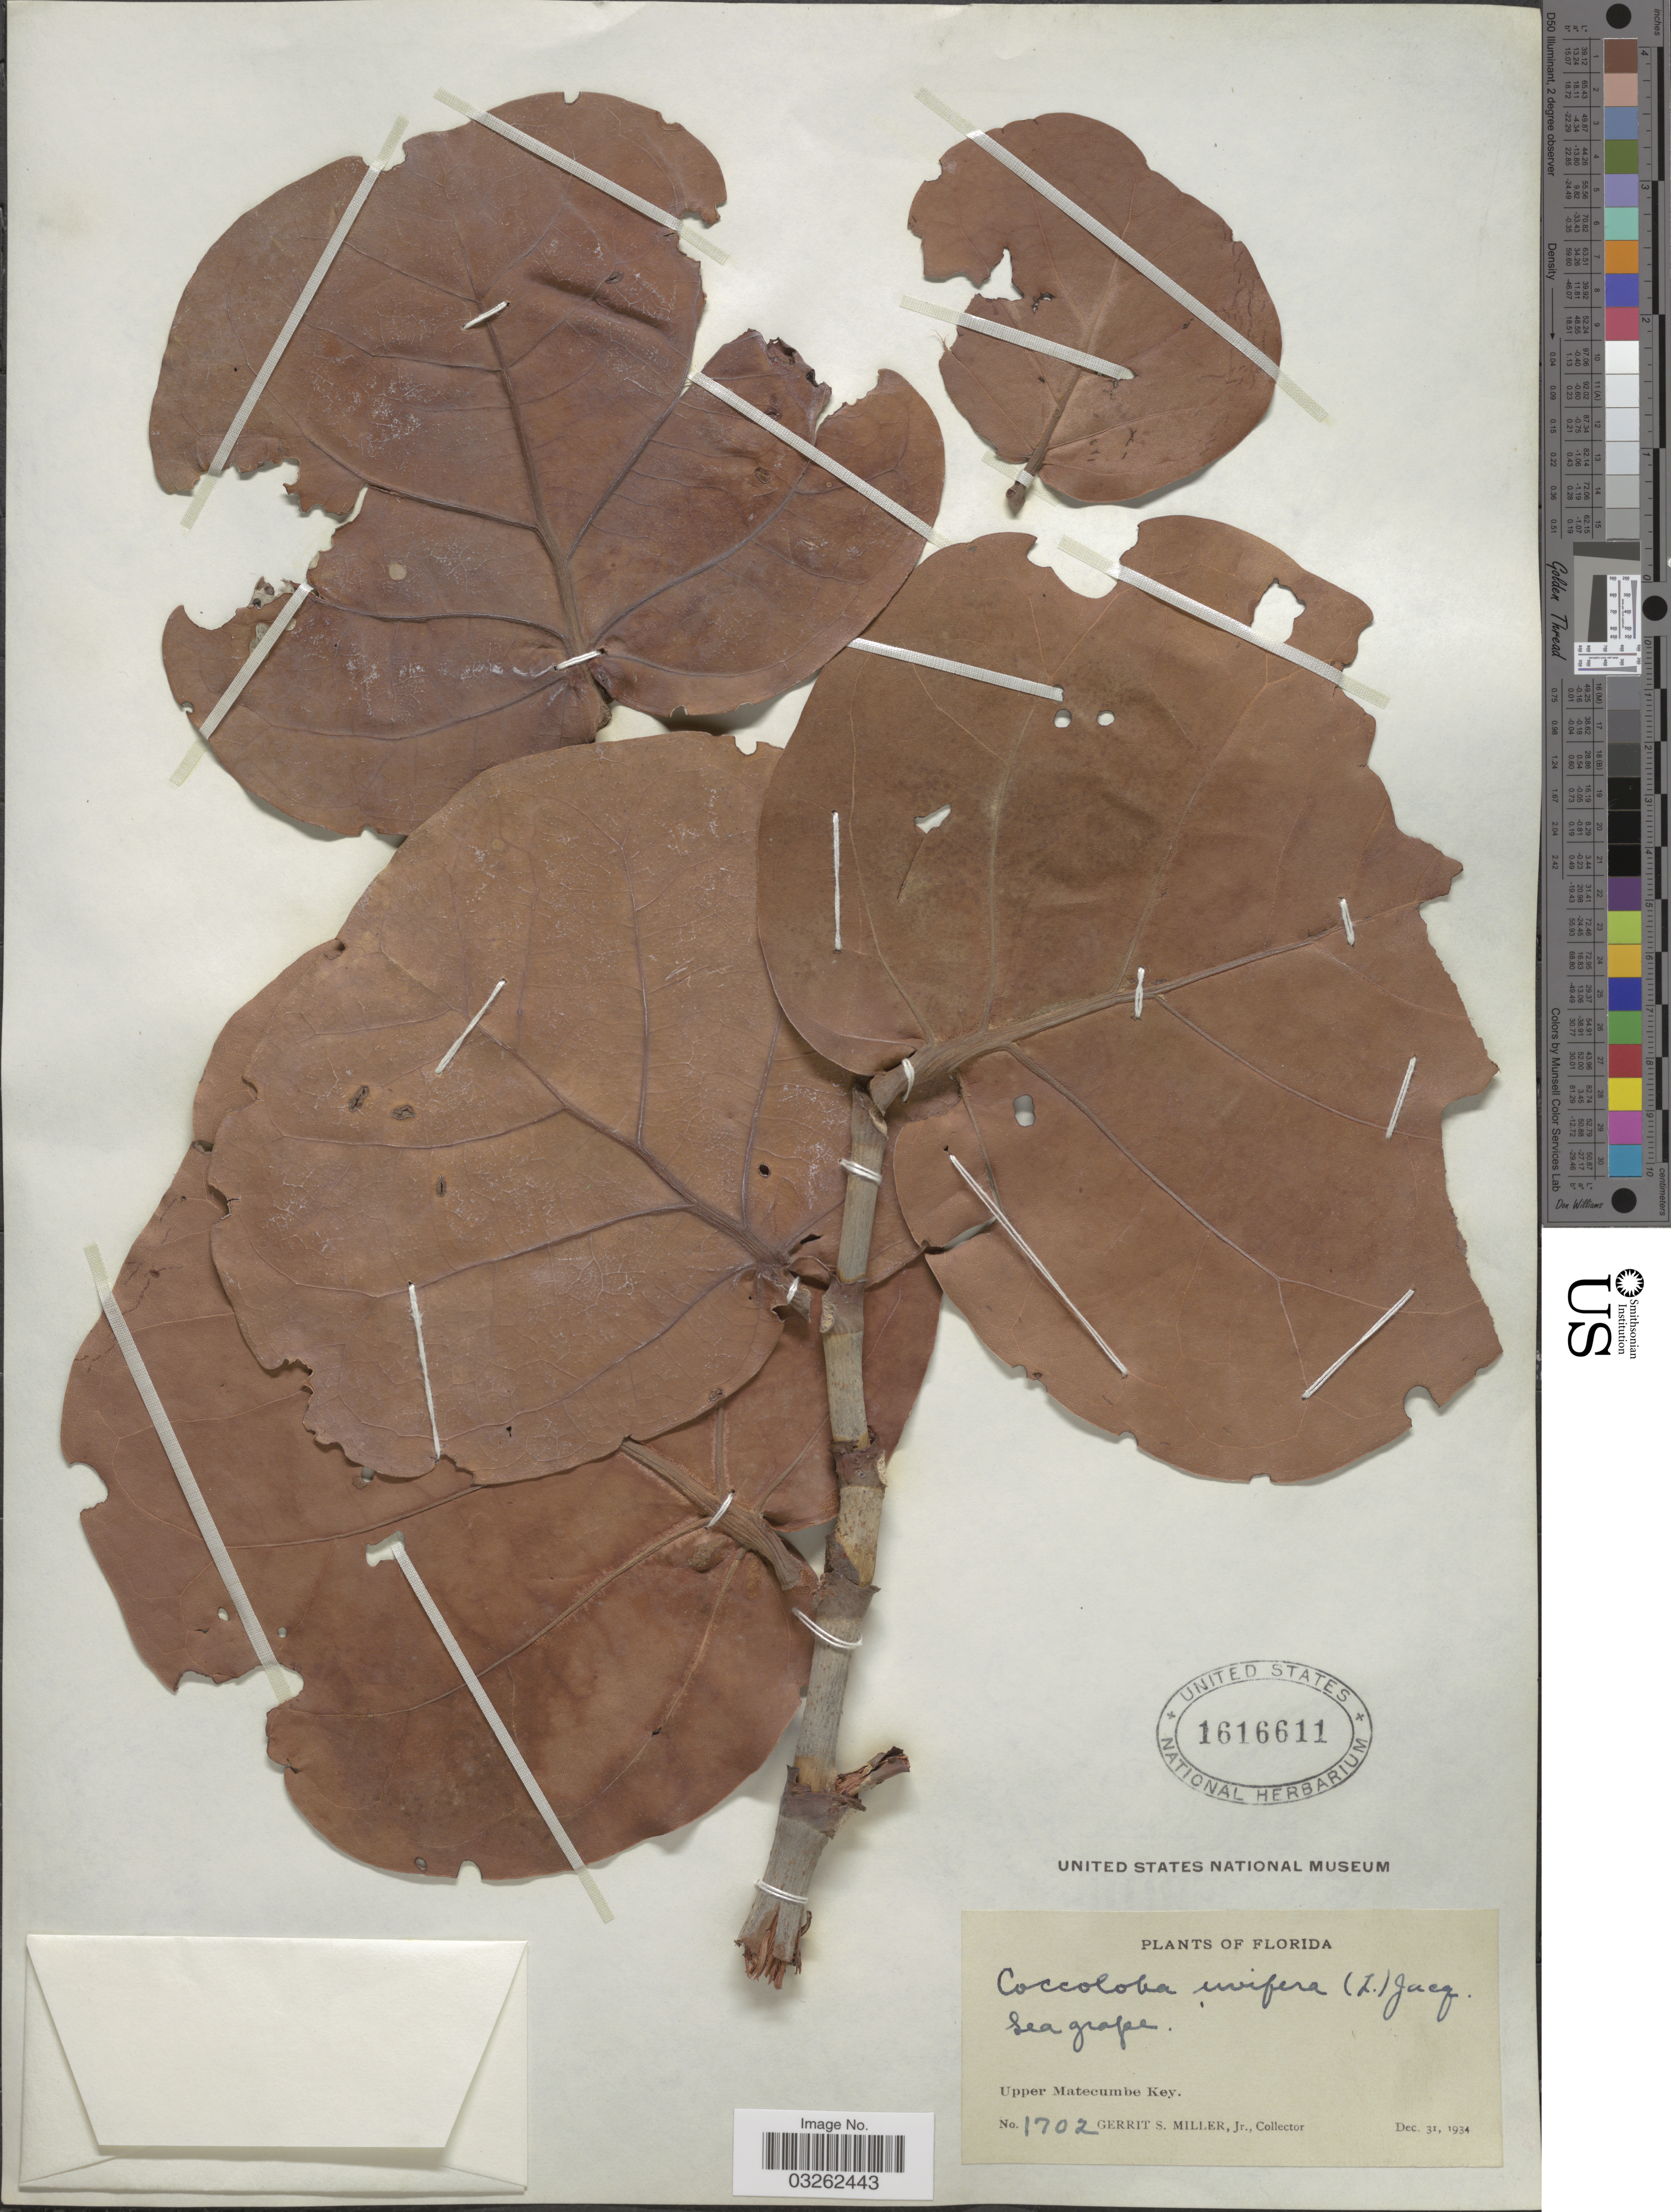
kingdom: Plantae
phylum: Tracheophyta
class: Magnoliopsida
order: Caryophyllales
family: Polygonaceae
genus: Coccoloba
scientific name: Coccoloba uvifera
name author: L.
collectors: G. S. Miller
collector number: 1702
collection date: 1934-12-31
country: United States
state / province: Florida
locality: Upper Matecumbe Key.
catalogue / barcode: US 1616611